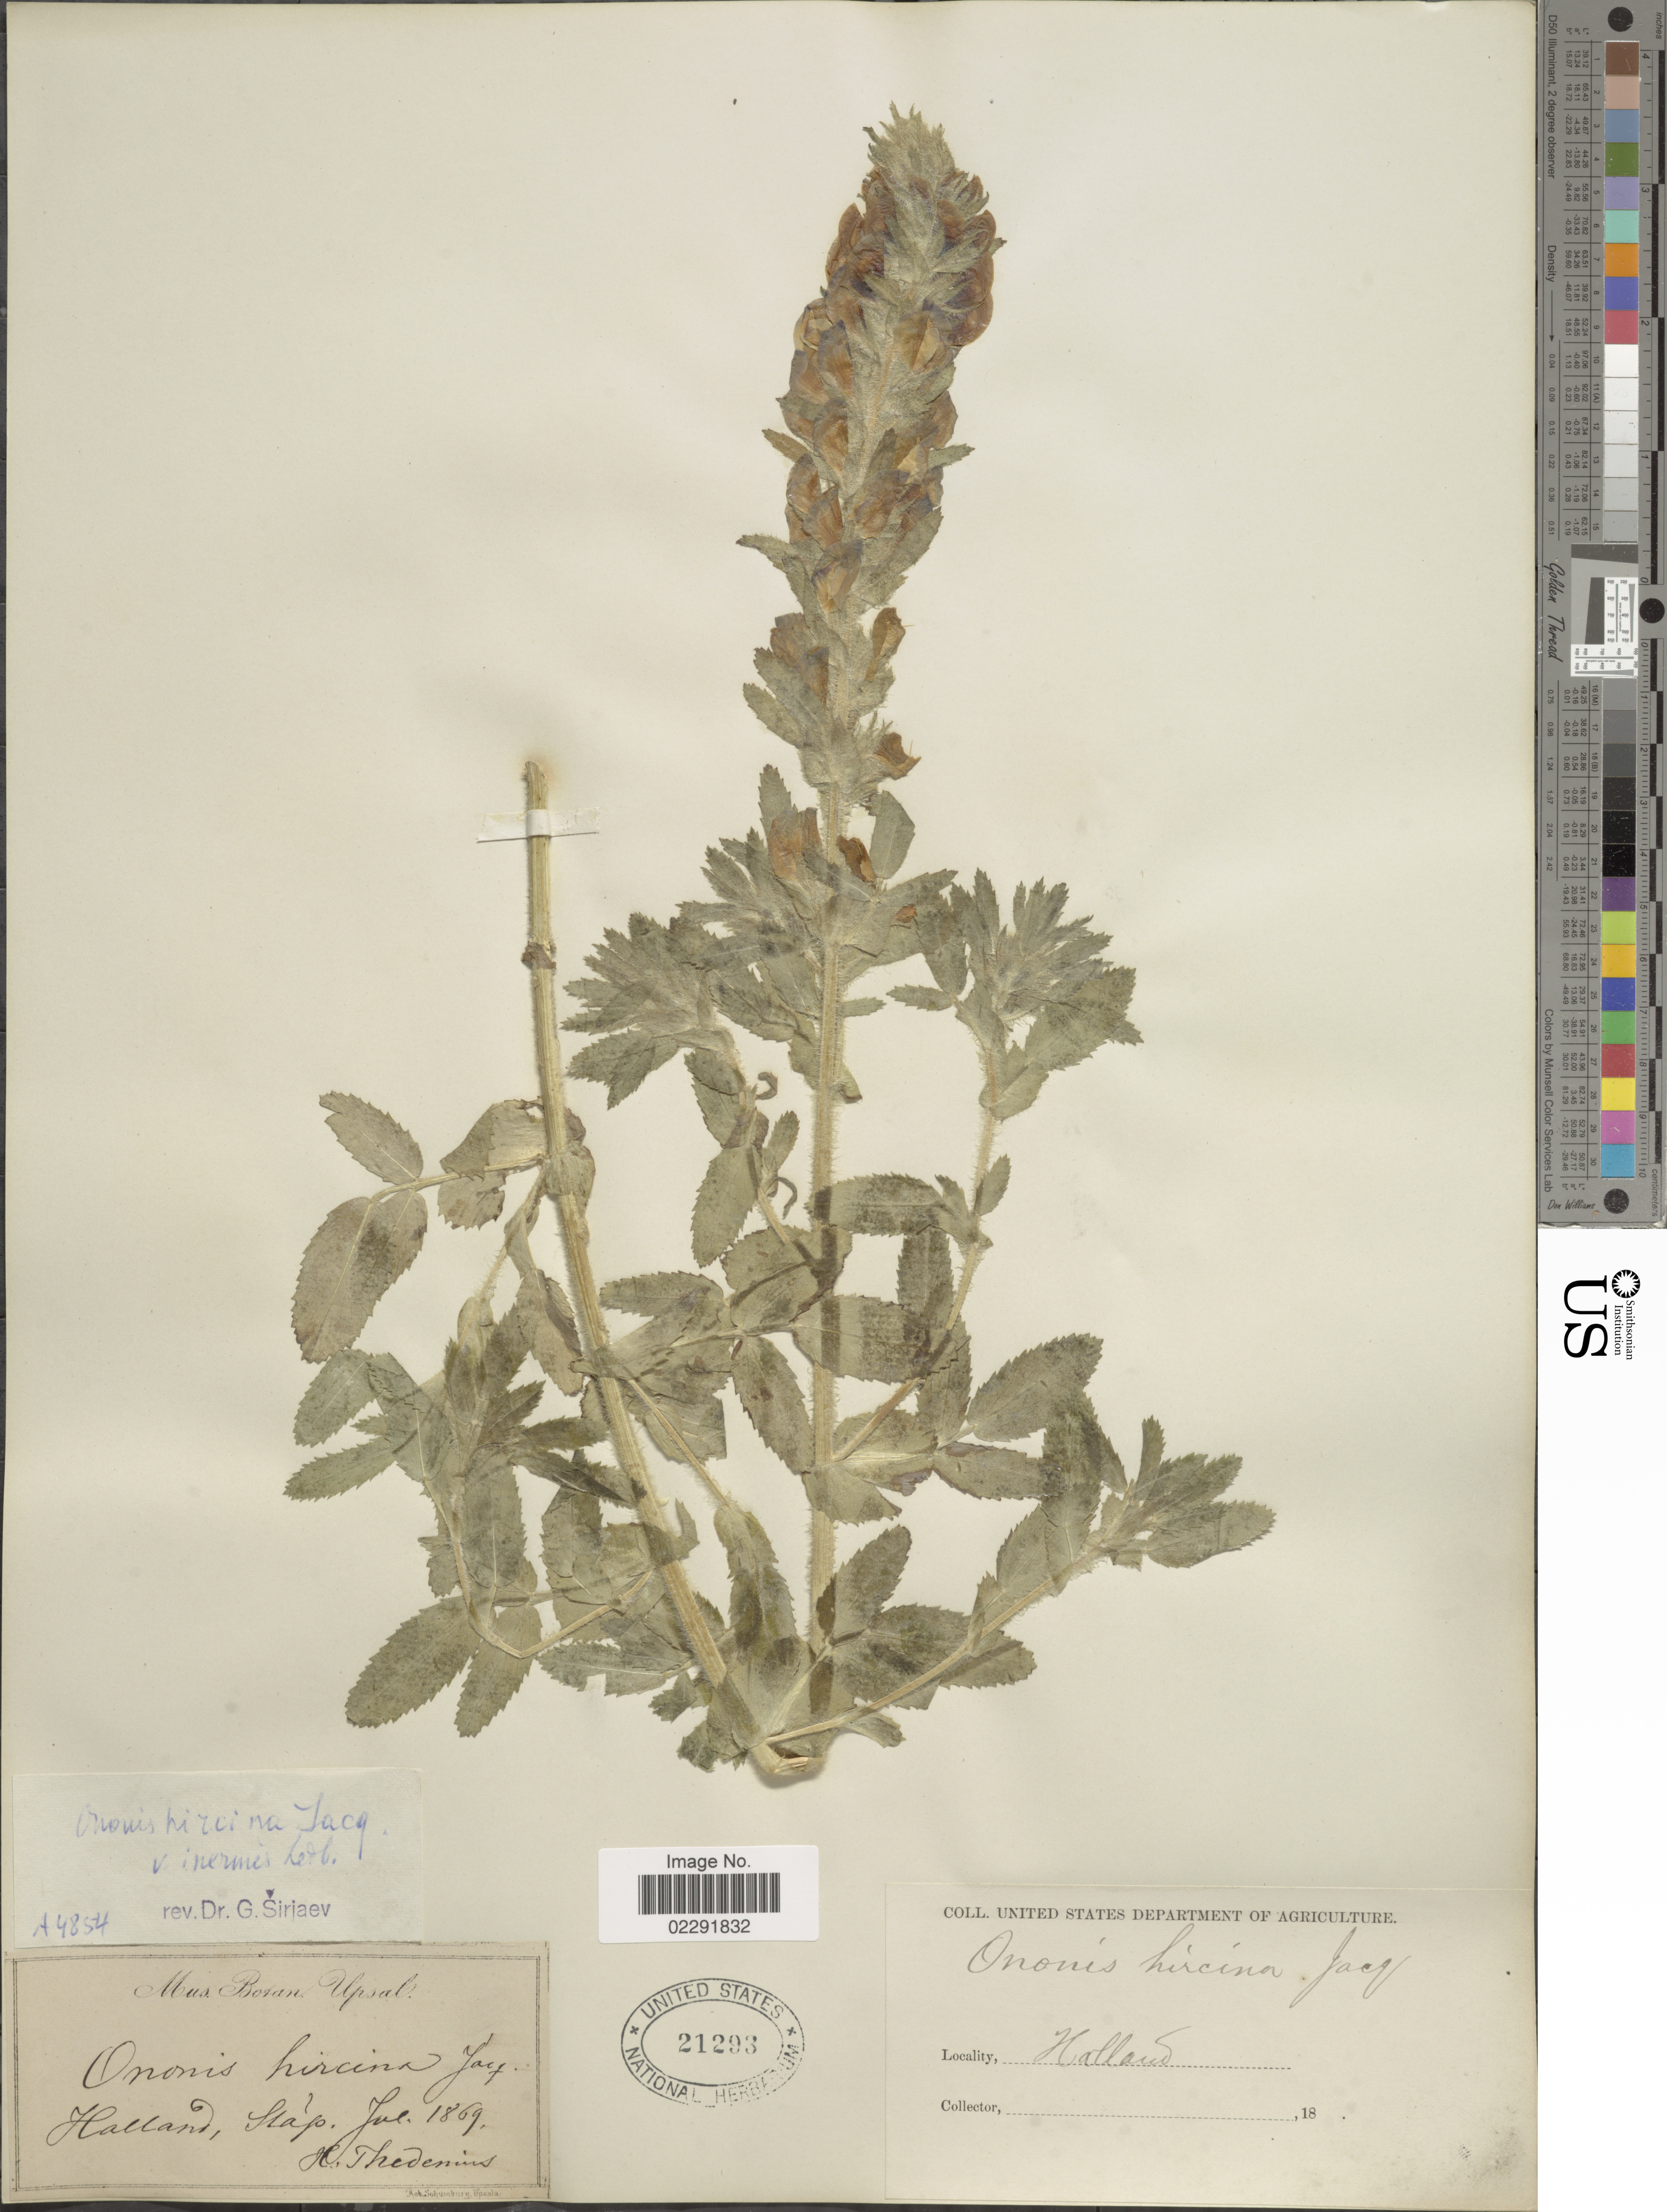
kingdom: Plantae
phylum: Tracheophyta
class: Magnoliopsida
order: Fabales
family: Fabaceae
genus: Ononis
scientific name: Ononis hircina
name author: Jacq.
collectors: H. Thedenius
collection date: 1869-07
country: Sweden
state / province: Halland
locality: Slap.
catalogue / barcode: US 21293